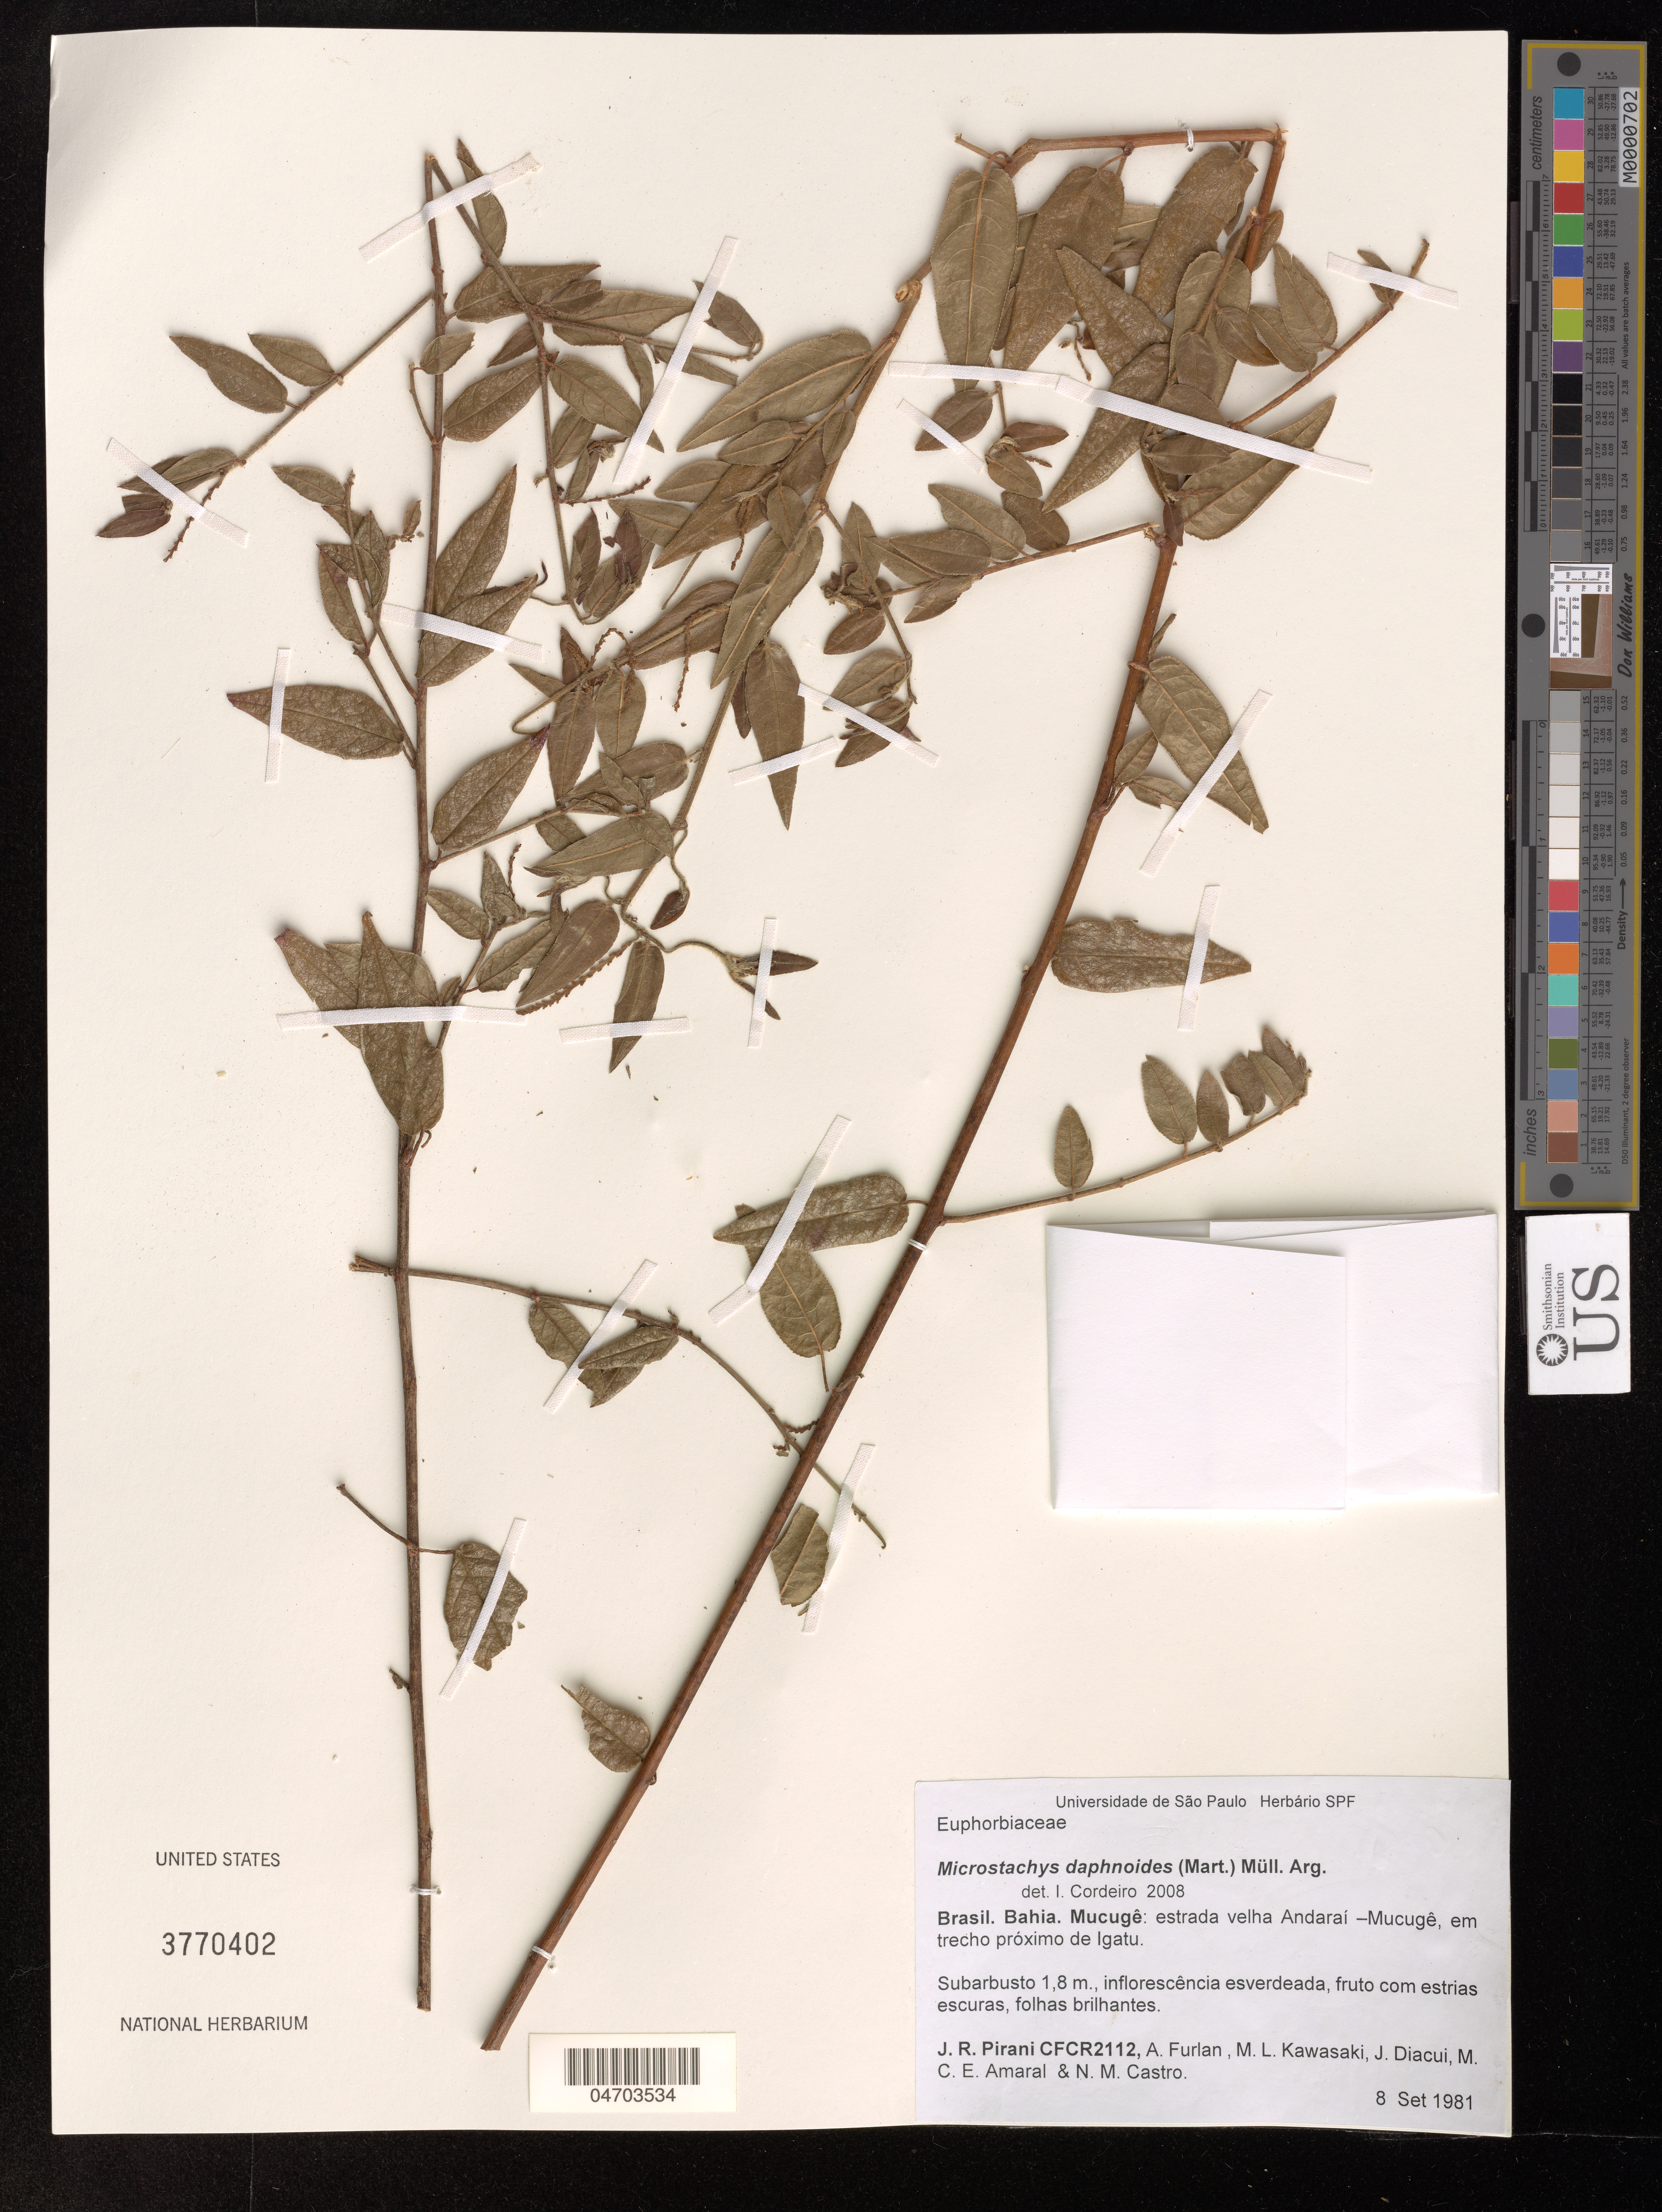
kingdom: Plantae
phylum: Tracheophyta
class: Magnoliopsida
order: Malpighiales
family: Euphorbiaceae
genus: Microstachys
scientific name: Microstachys daphnoides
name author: (Mart.) F. Dietr.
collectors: J. Pirani, A. Furlan & J. Diacui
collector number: CFCR2112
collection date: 1981-09-08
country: Brazil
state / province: Bahia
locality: Mucugê: estrada velha Andaraí -Mucugê, em trecho próximo de Igatu.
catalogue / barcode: US 3770402